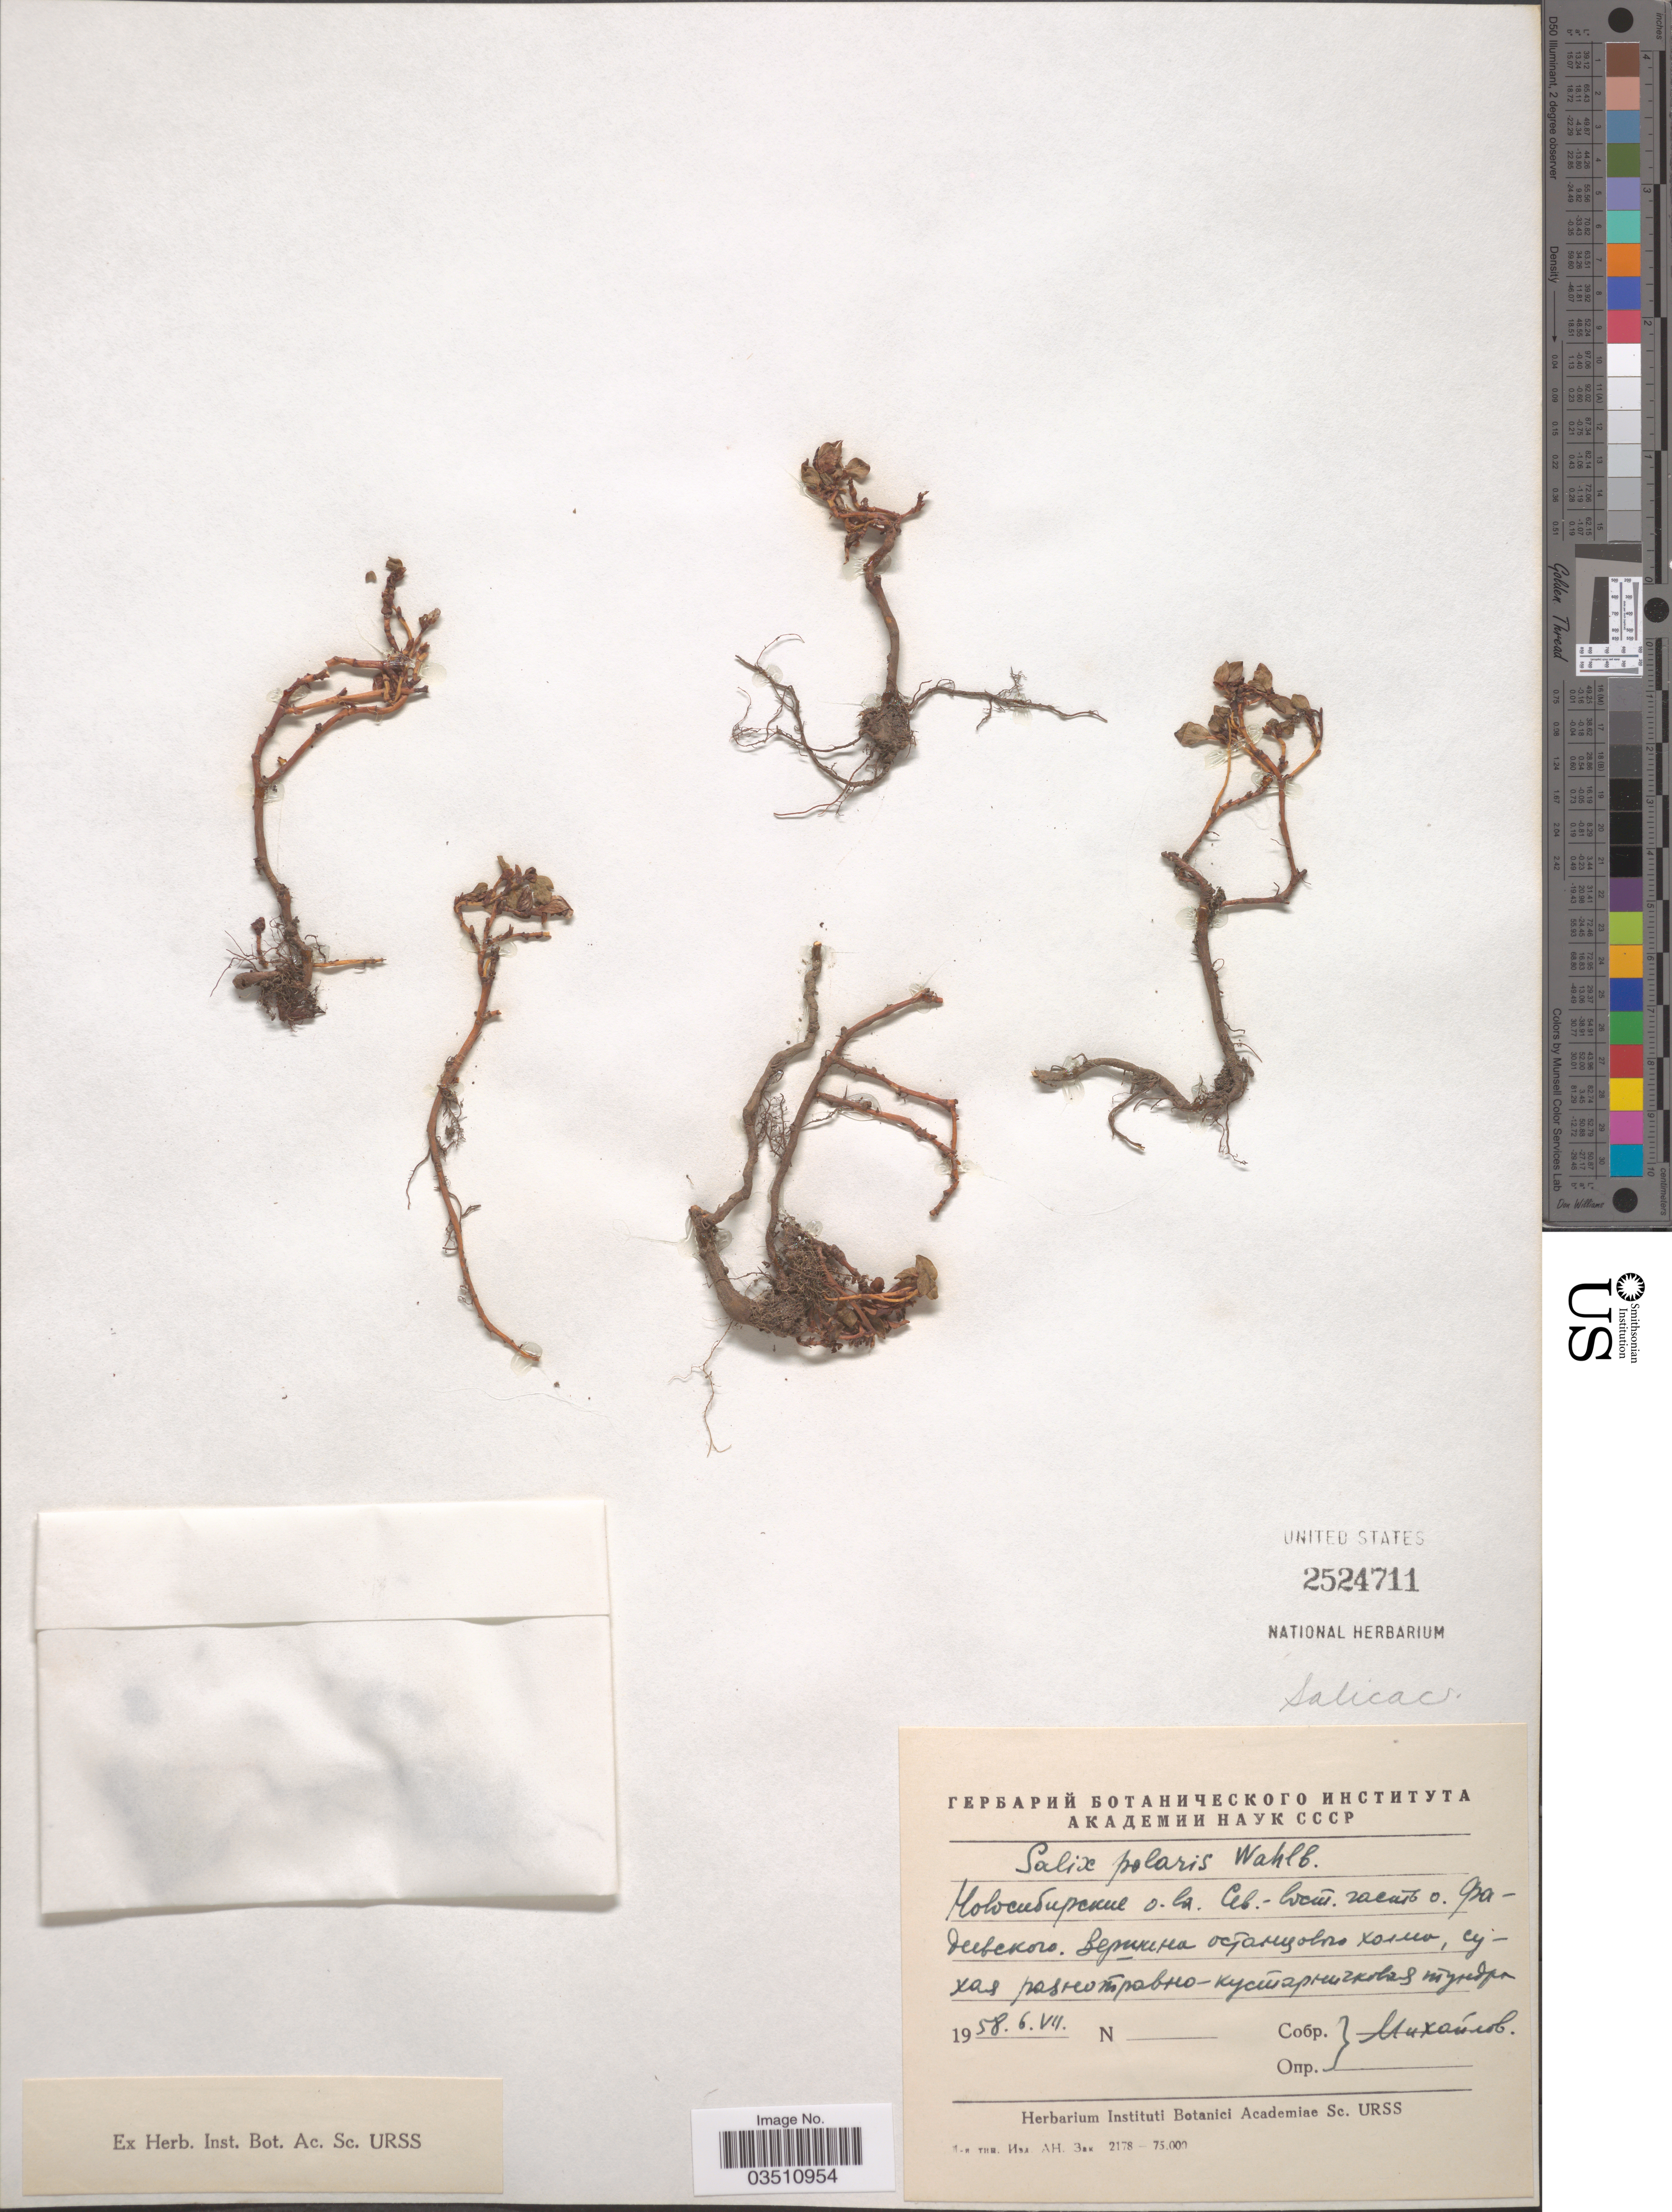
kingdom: Plantae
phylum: Tracheophyta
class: Magnoliopsida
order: Malpighiales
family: Salicaceae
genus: Salix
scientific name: Salix polaris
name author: Wahlenb.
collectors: Mikhailov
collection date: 1958-07-06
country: Russian Federation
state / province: Sakha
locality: NE part of Faddeevskiy Island, New Siberian Islands.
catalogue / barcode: US 2524711